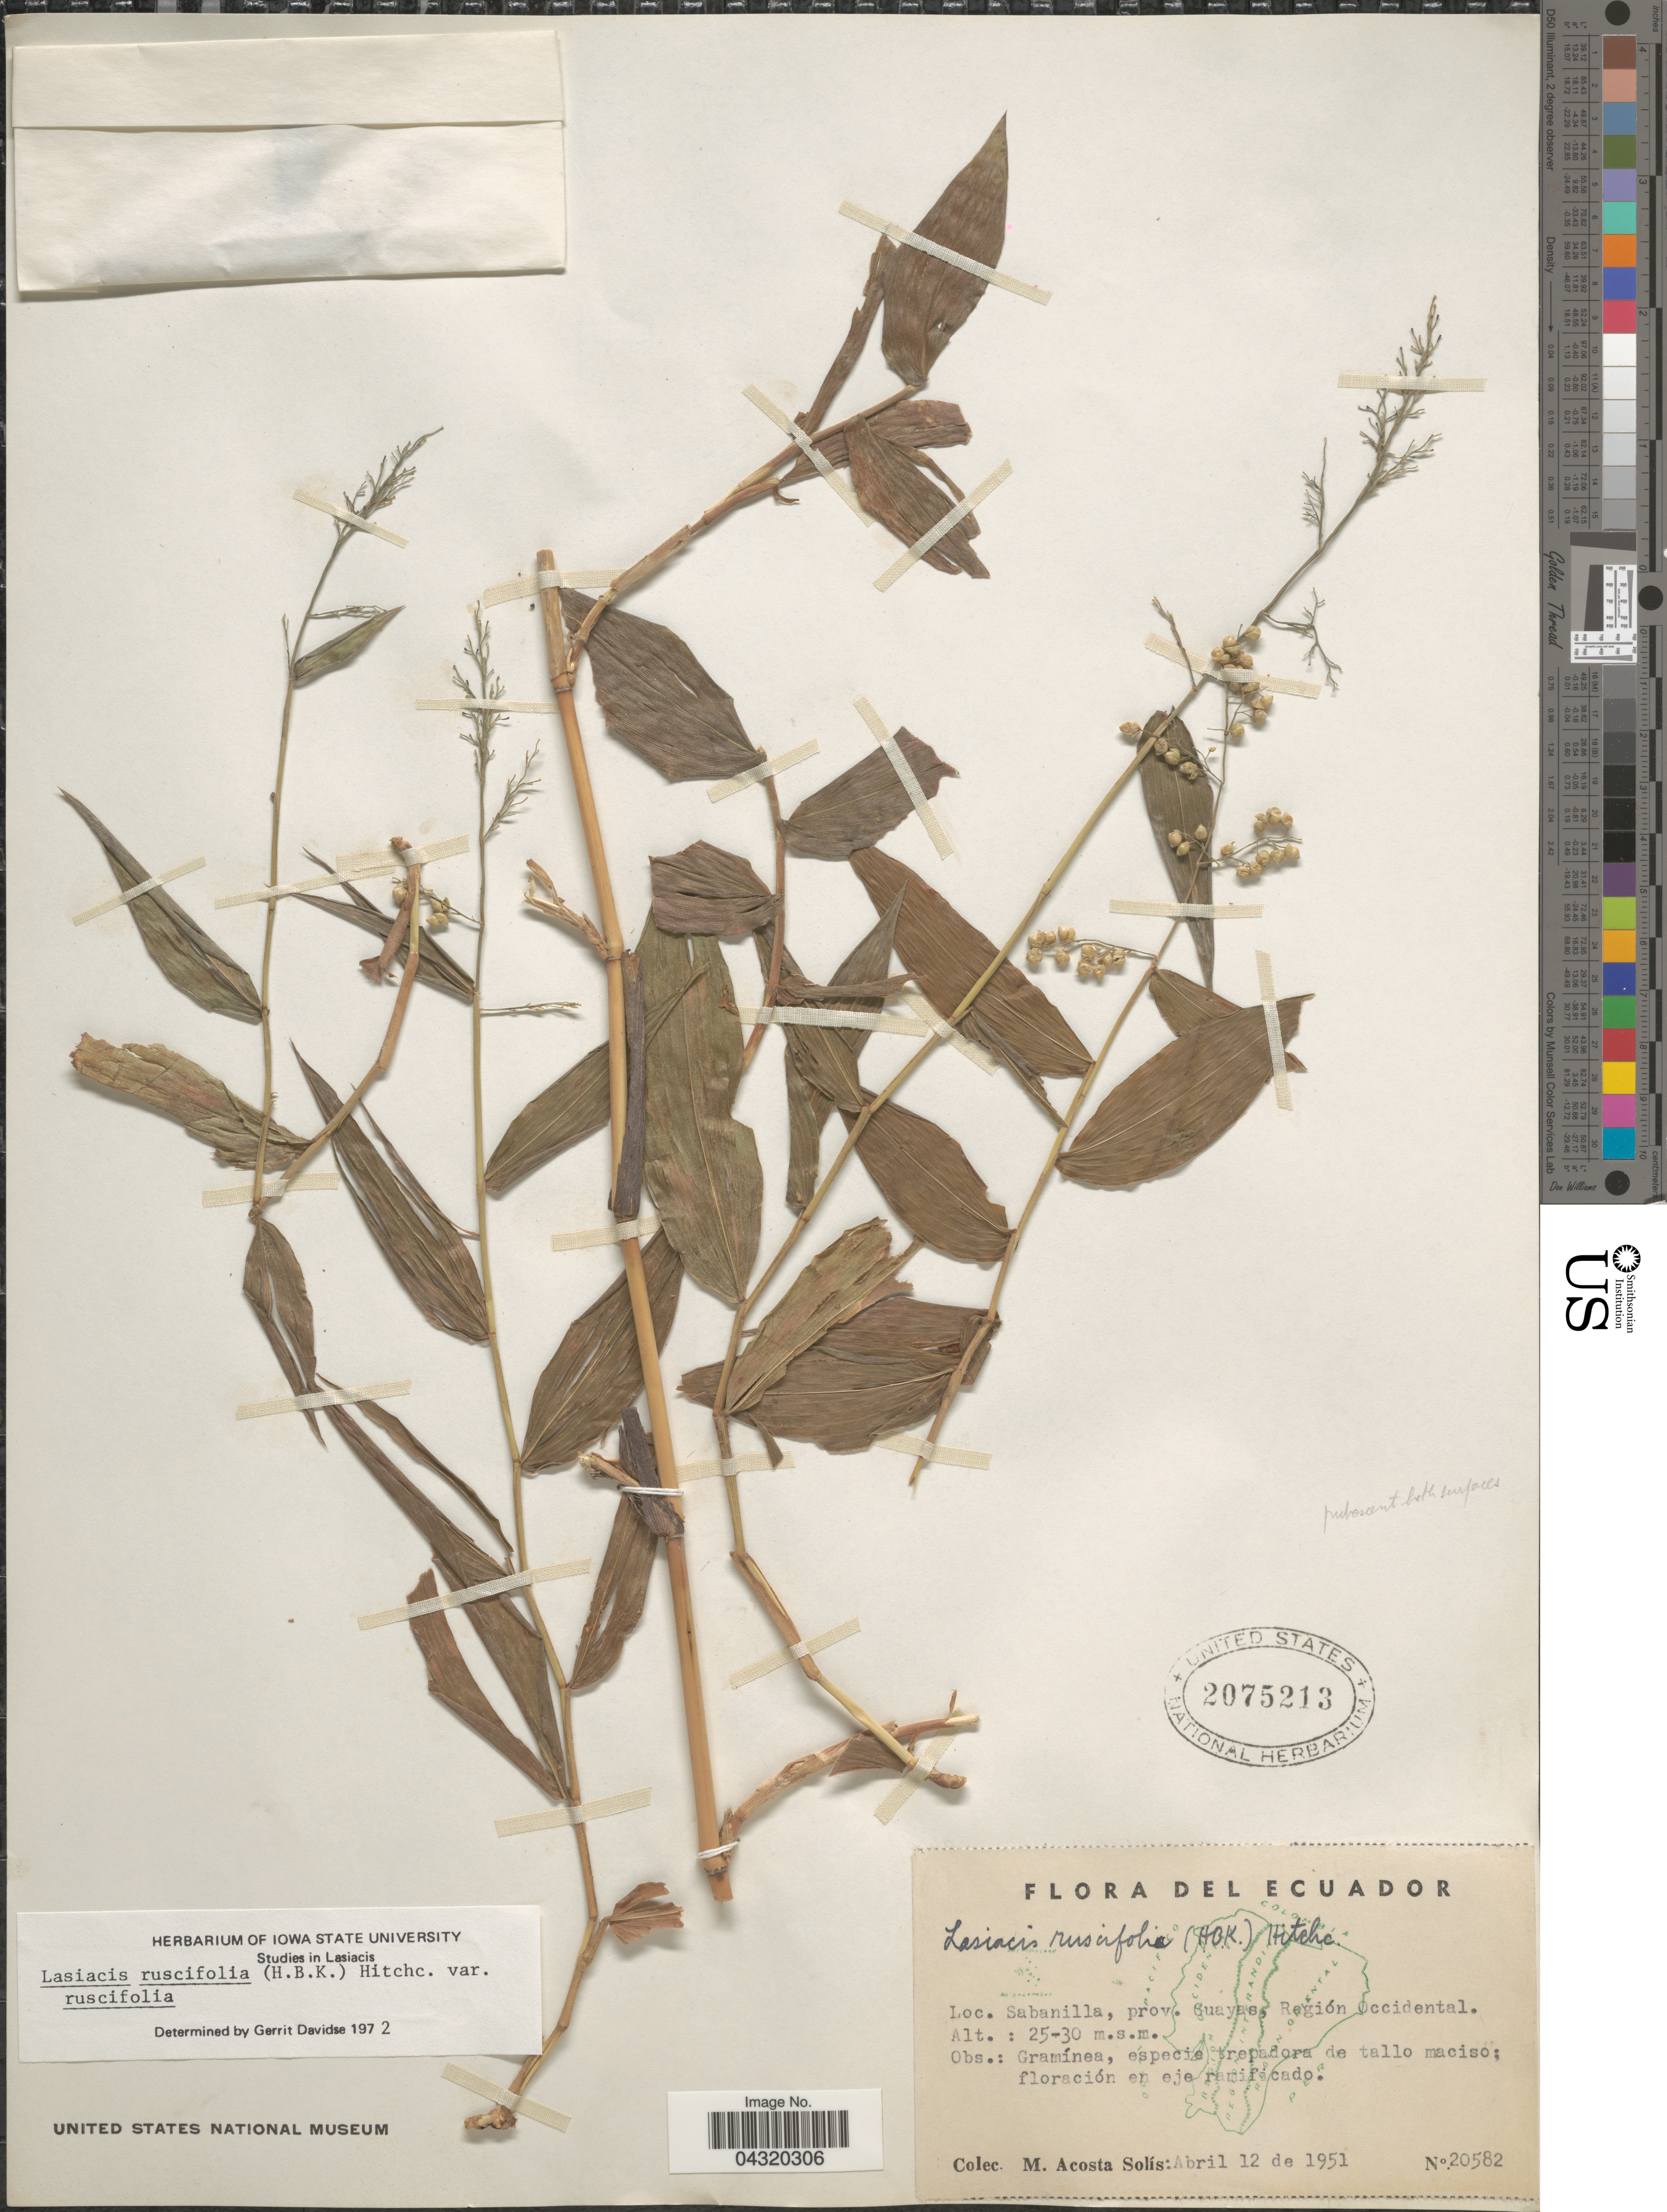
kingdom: Plantae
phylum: Tracheophyta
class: Liliopsida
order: Poales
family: Poaceae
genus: Lasiacis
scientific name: Lasiacis ruscifolia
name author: (Kunth) Hitchc.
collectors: M. Acosta Solis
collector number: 20582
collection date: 1951-04-12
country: Ecuador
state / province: Guayas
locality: Sabinilla, Región Occidental.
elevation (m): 25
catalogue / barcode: US 2075213